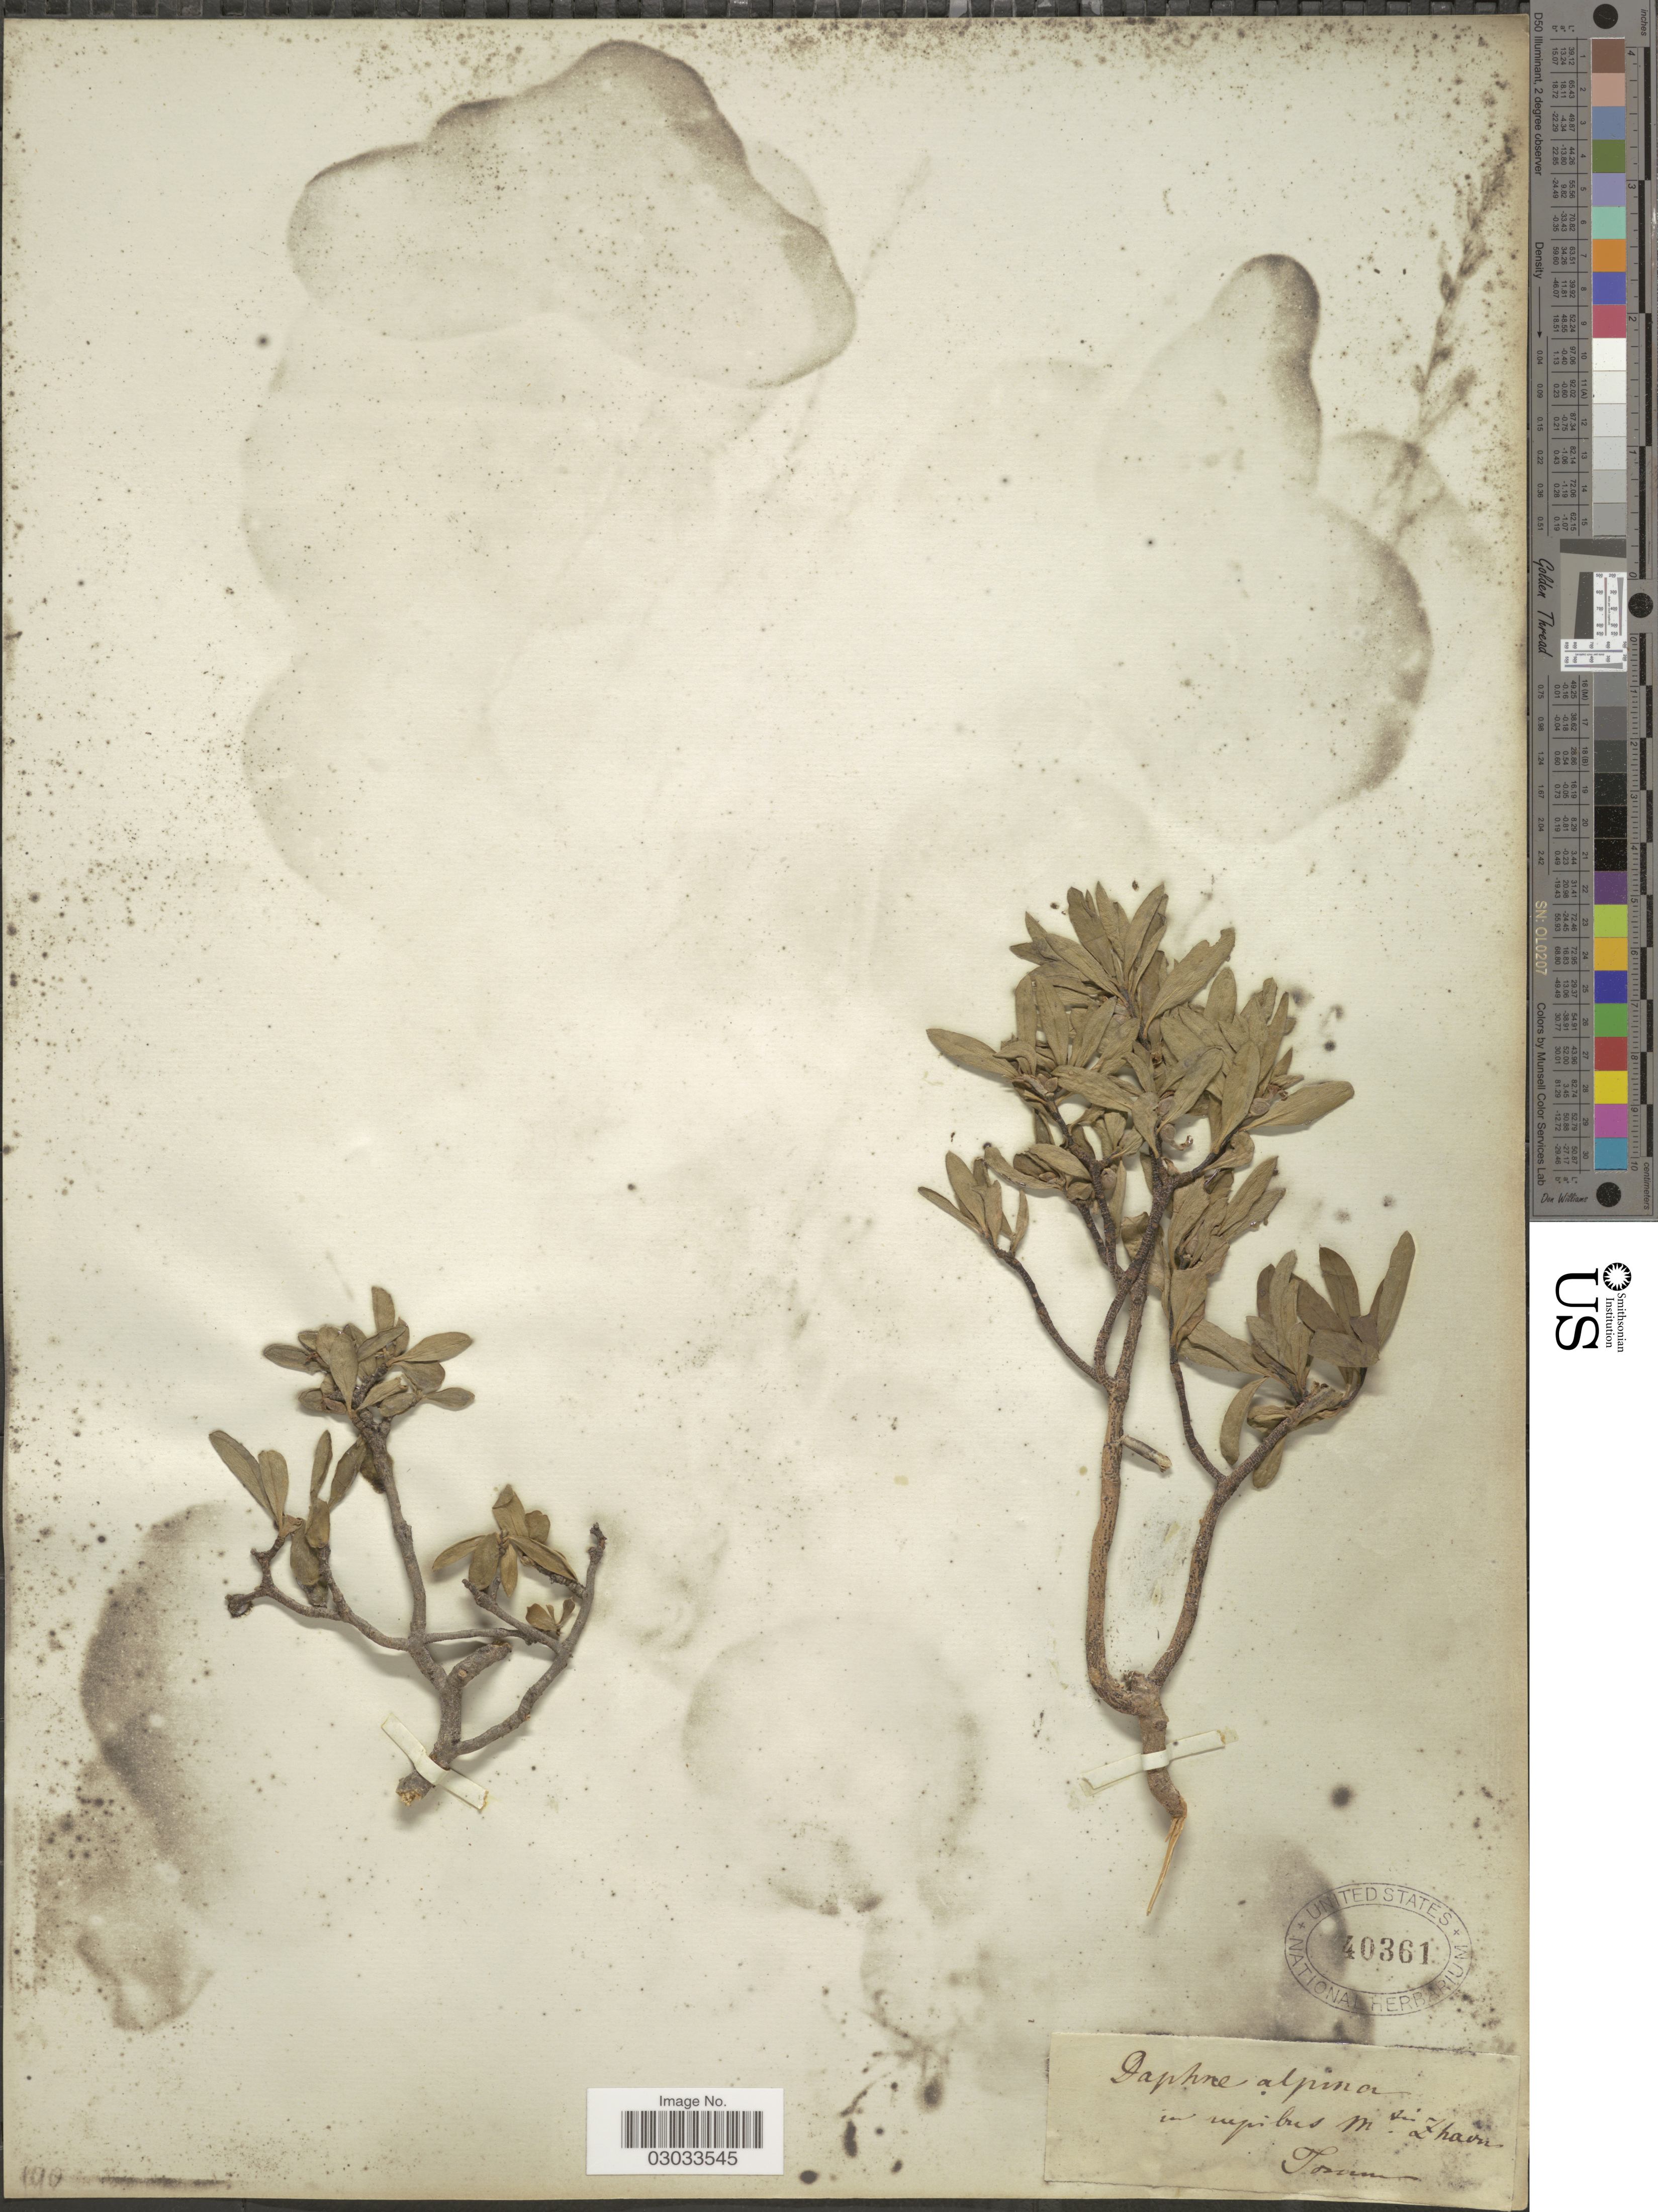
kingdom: Plantae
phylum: Tracheophyta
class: Magnoliopsida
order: Malvales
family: Thymelaeaceae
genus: Daphne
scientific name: Daphne alpina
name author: L.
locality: In rupibus M. St. [interpreted] Zhavis [interpreted].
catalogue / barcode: US 40361